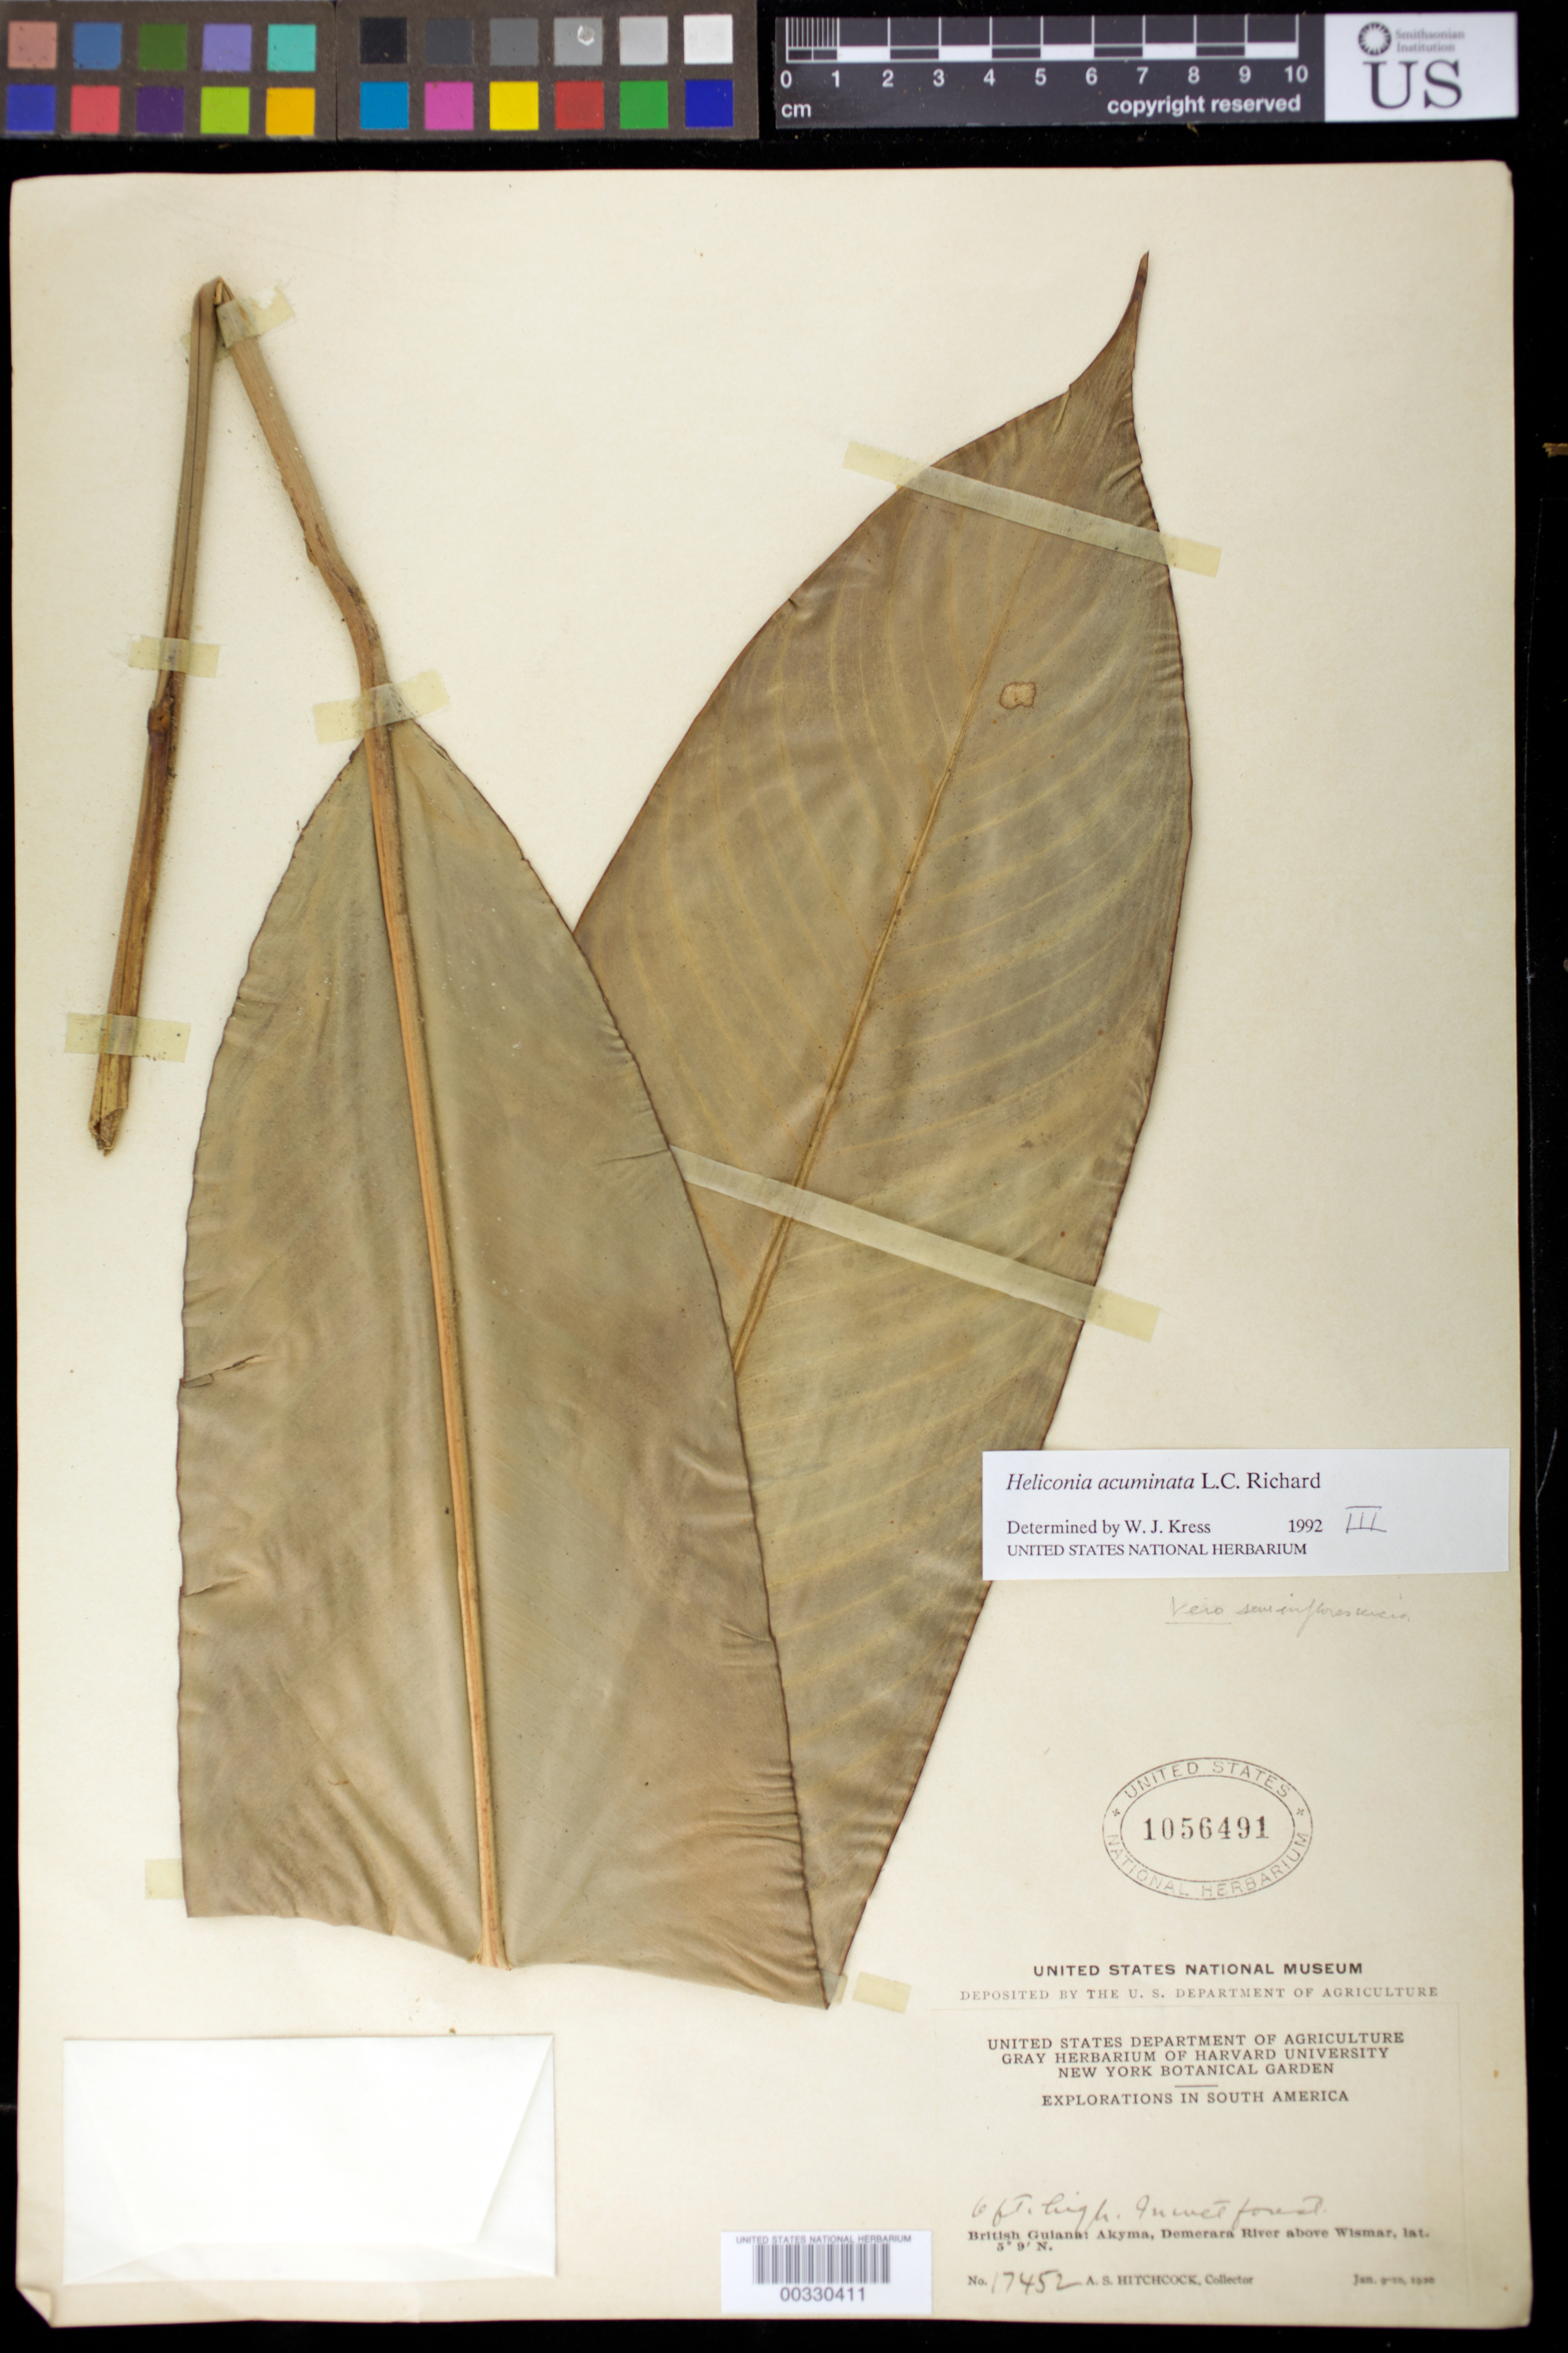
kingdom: Plantae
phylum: Tracheophyta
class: Liliopsida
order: Zingiberales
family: Heliconiaceae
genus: Heliconia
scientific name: Heliconia acuminata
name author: A. Rich.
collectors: A. S. Hitchcock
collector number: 17452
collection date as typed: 09 Jan 1920 to 10 Jan 1920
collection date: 1920-01-09/1920-01-10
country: Guyana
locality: Akyma, demerara river above wismar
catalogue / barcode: US 1056491